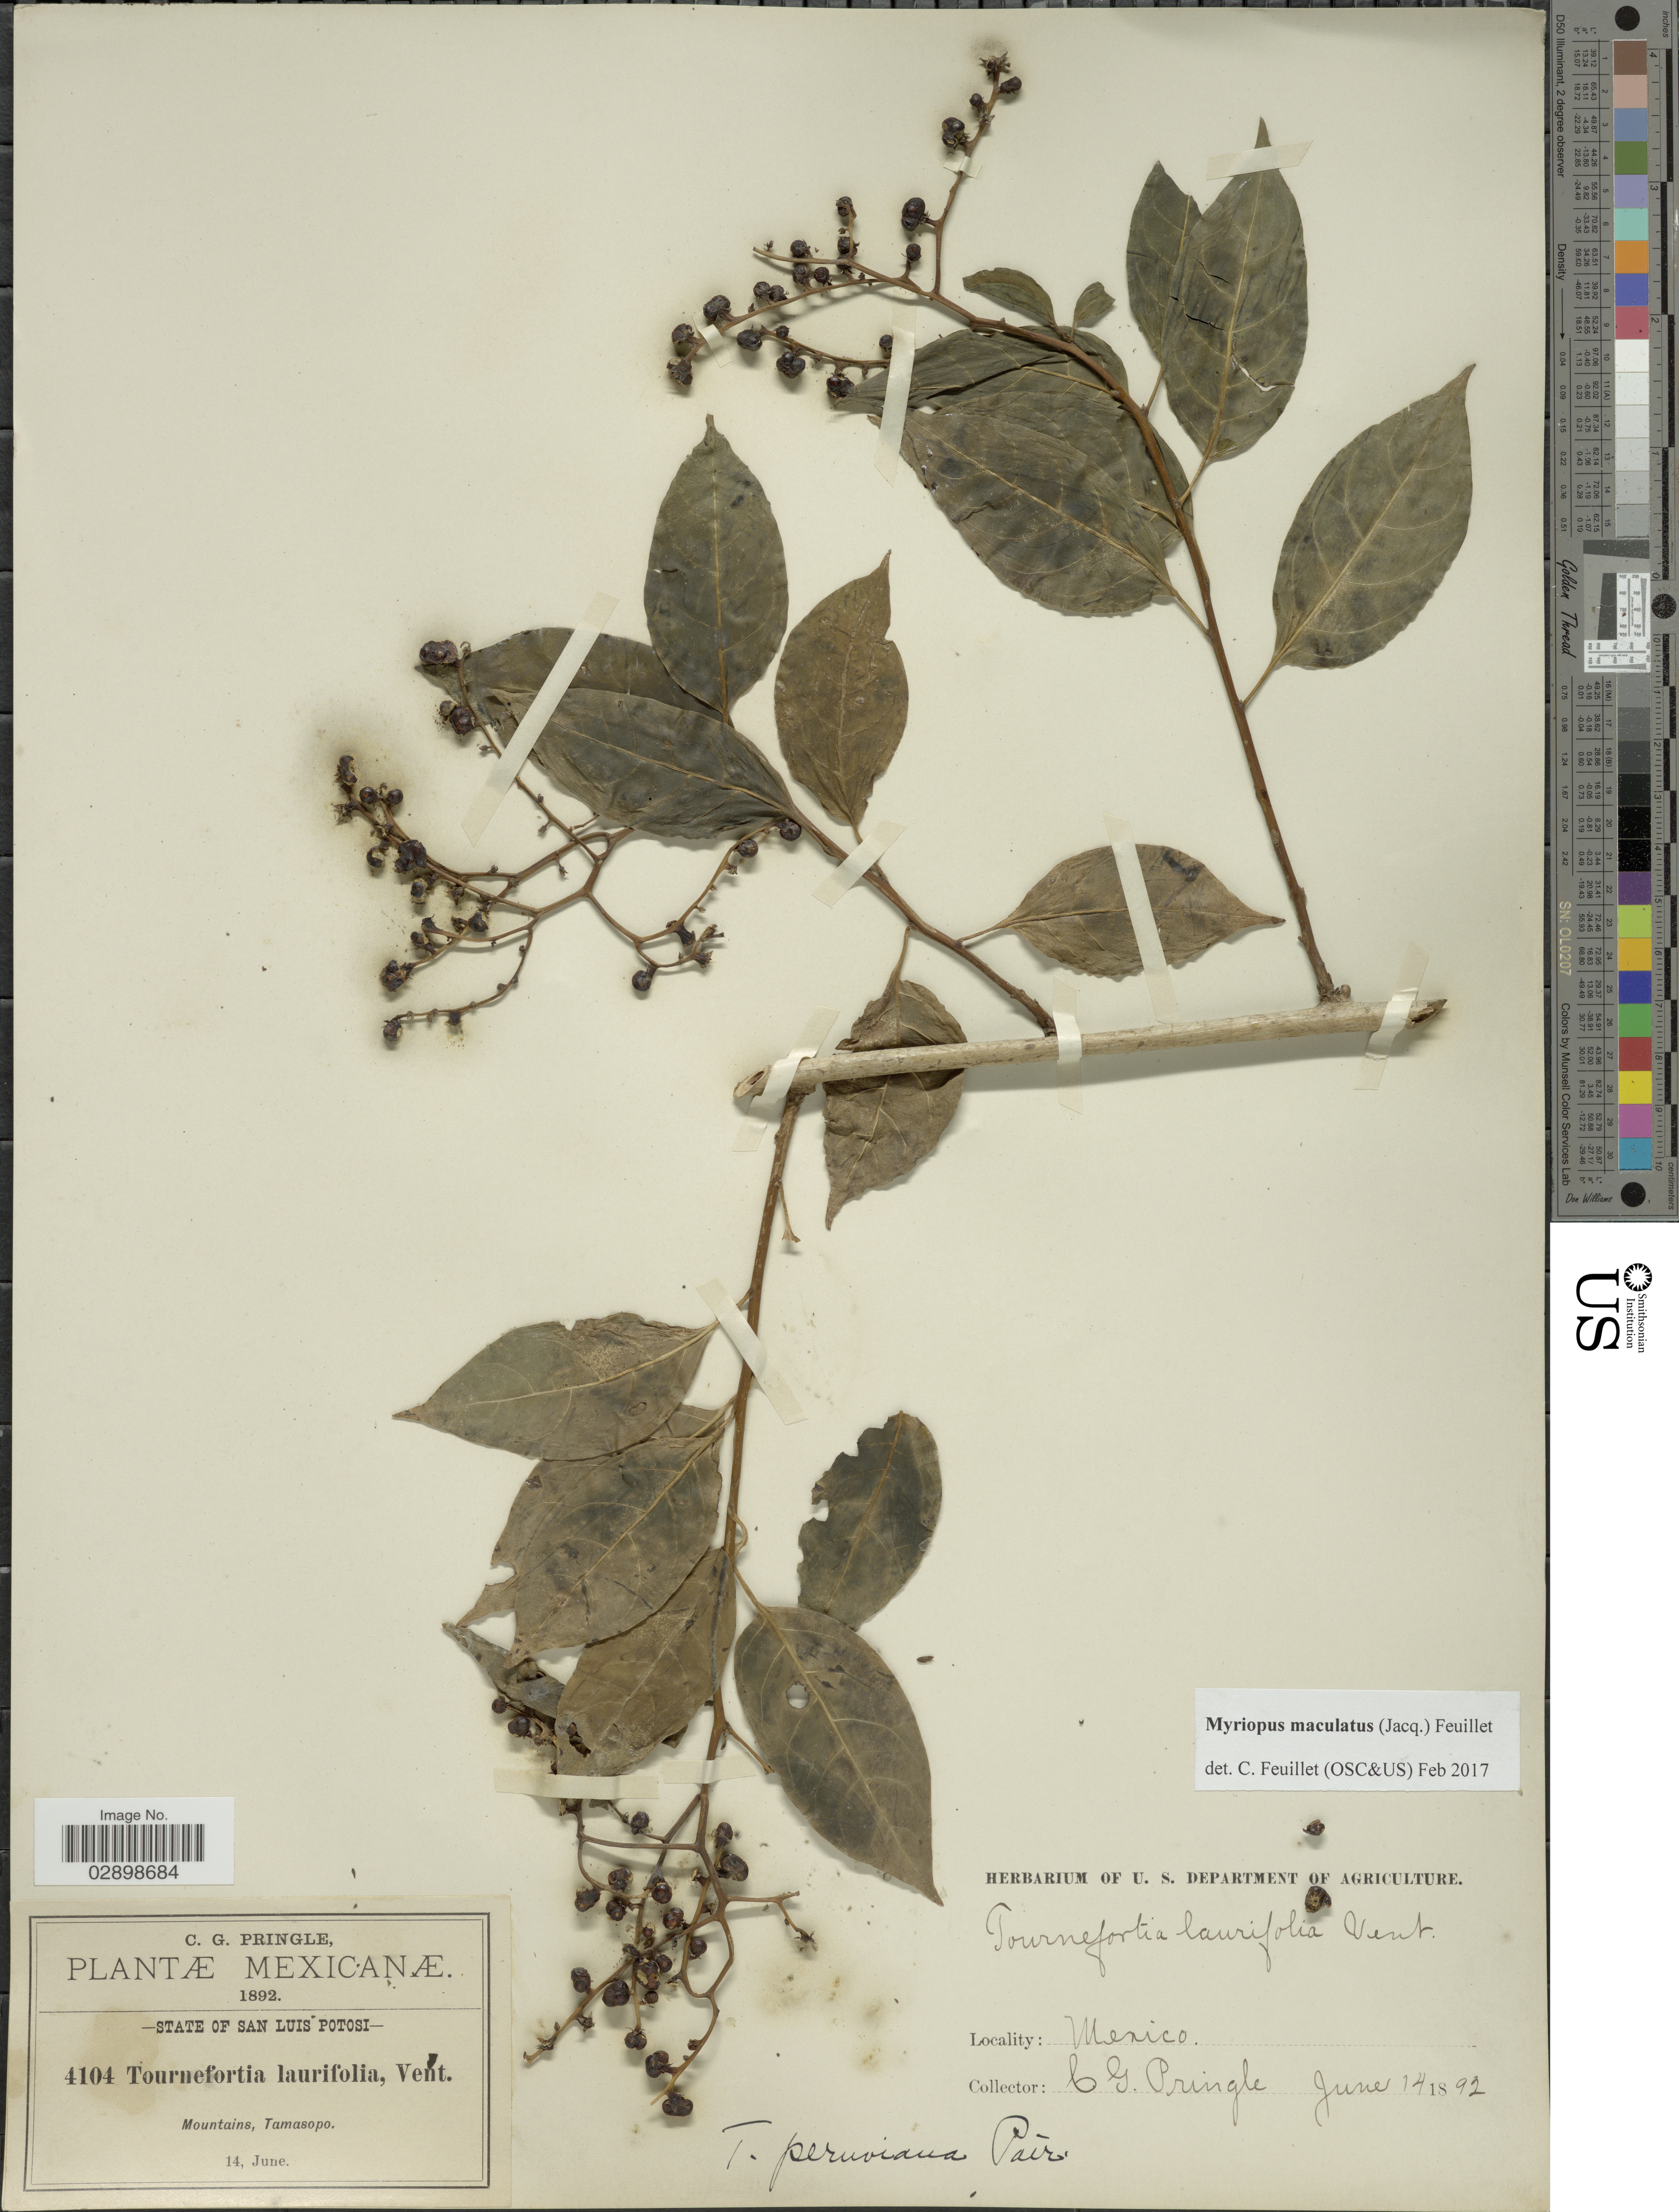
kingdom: Plantae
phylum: Tracheophyta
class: Magnoliopsida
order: Boraginales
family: Heliotropiaceae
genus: Myriopus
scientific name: Myriopus maculatus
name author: (Jacq.) Feuillet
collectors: C. G. Pringle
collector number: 4104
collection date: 1892-06-14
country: Mexico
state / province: San Luis Potosí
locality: State of San Luis Potosi. Mountains, Tamasopo.